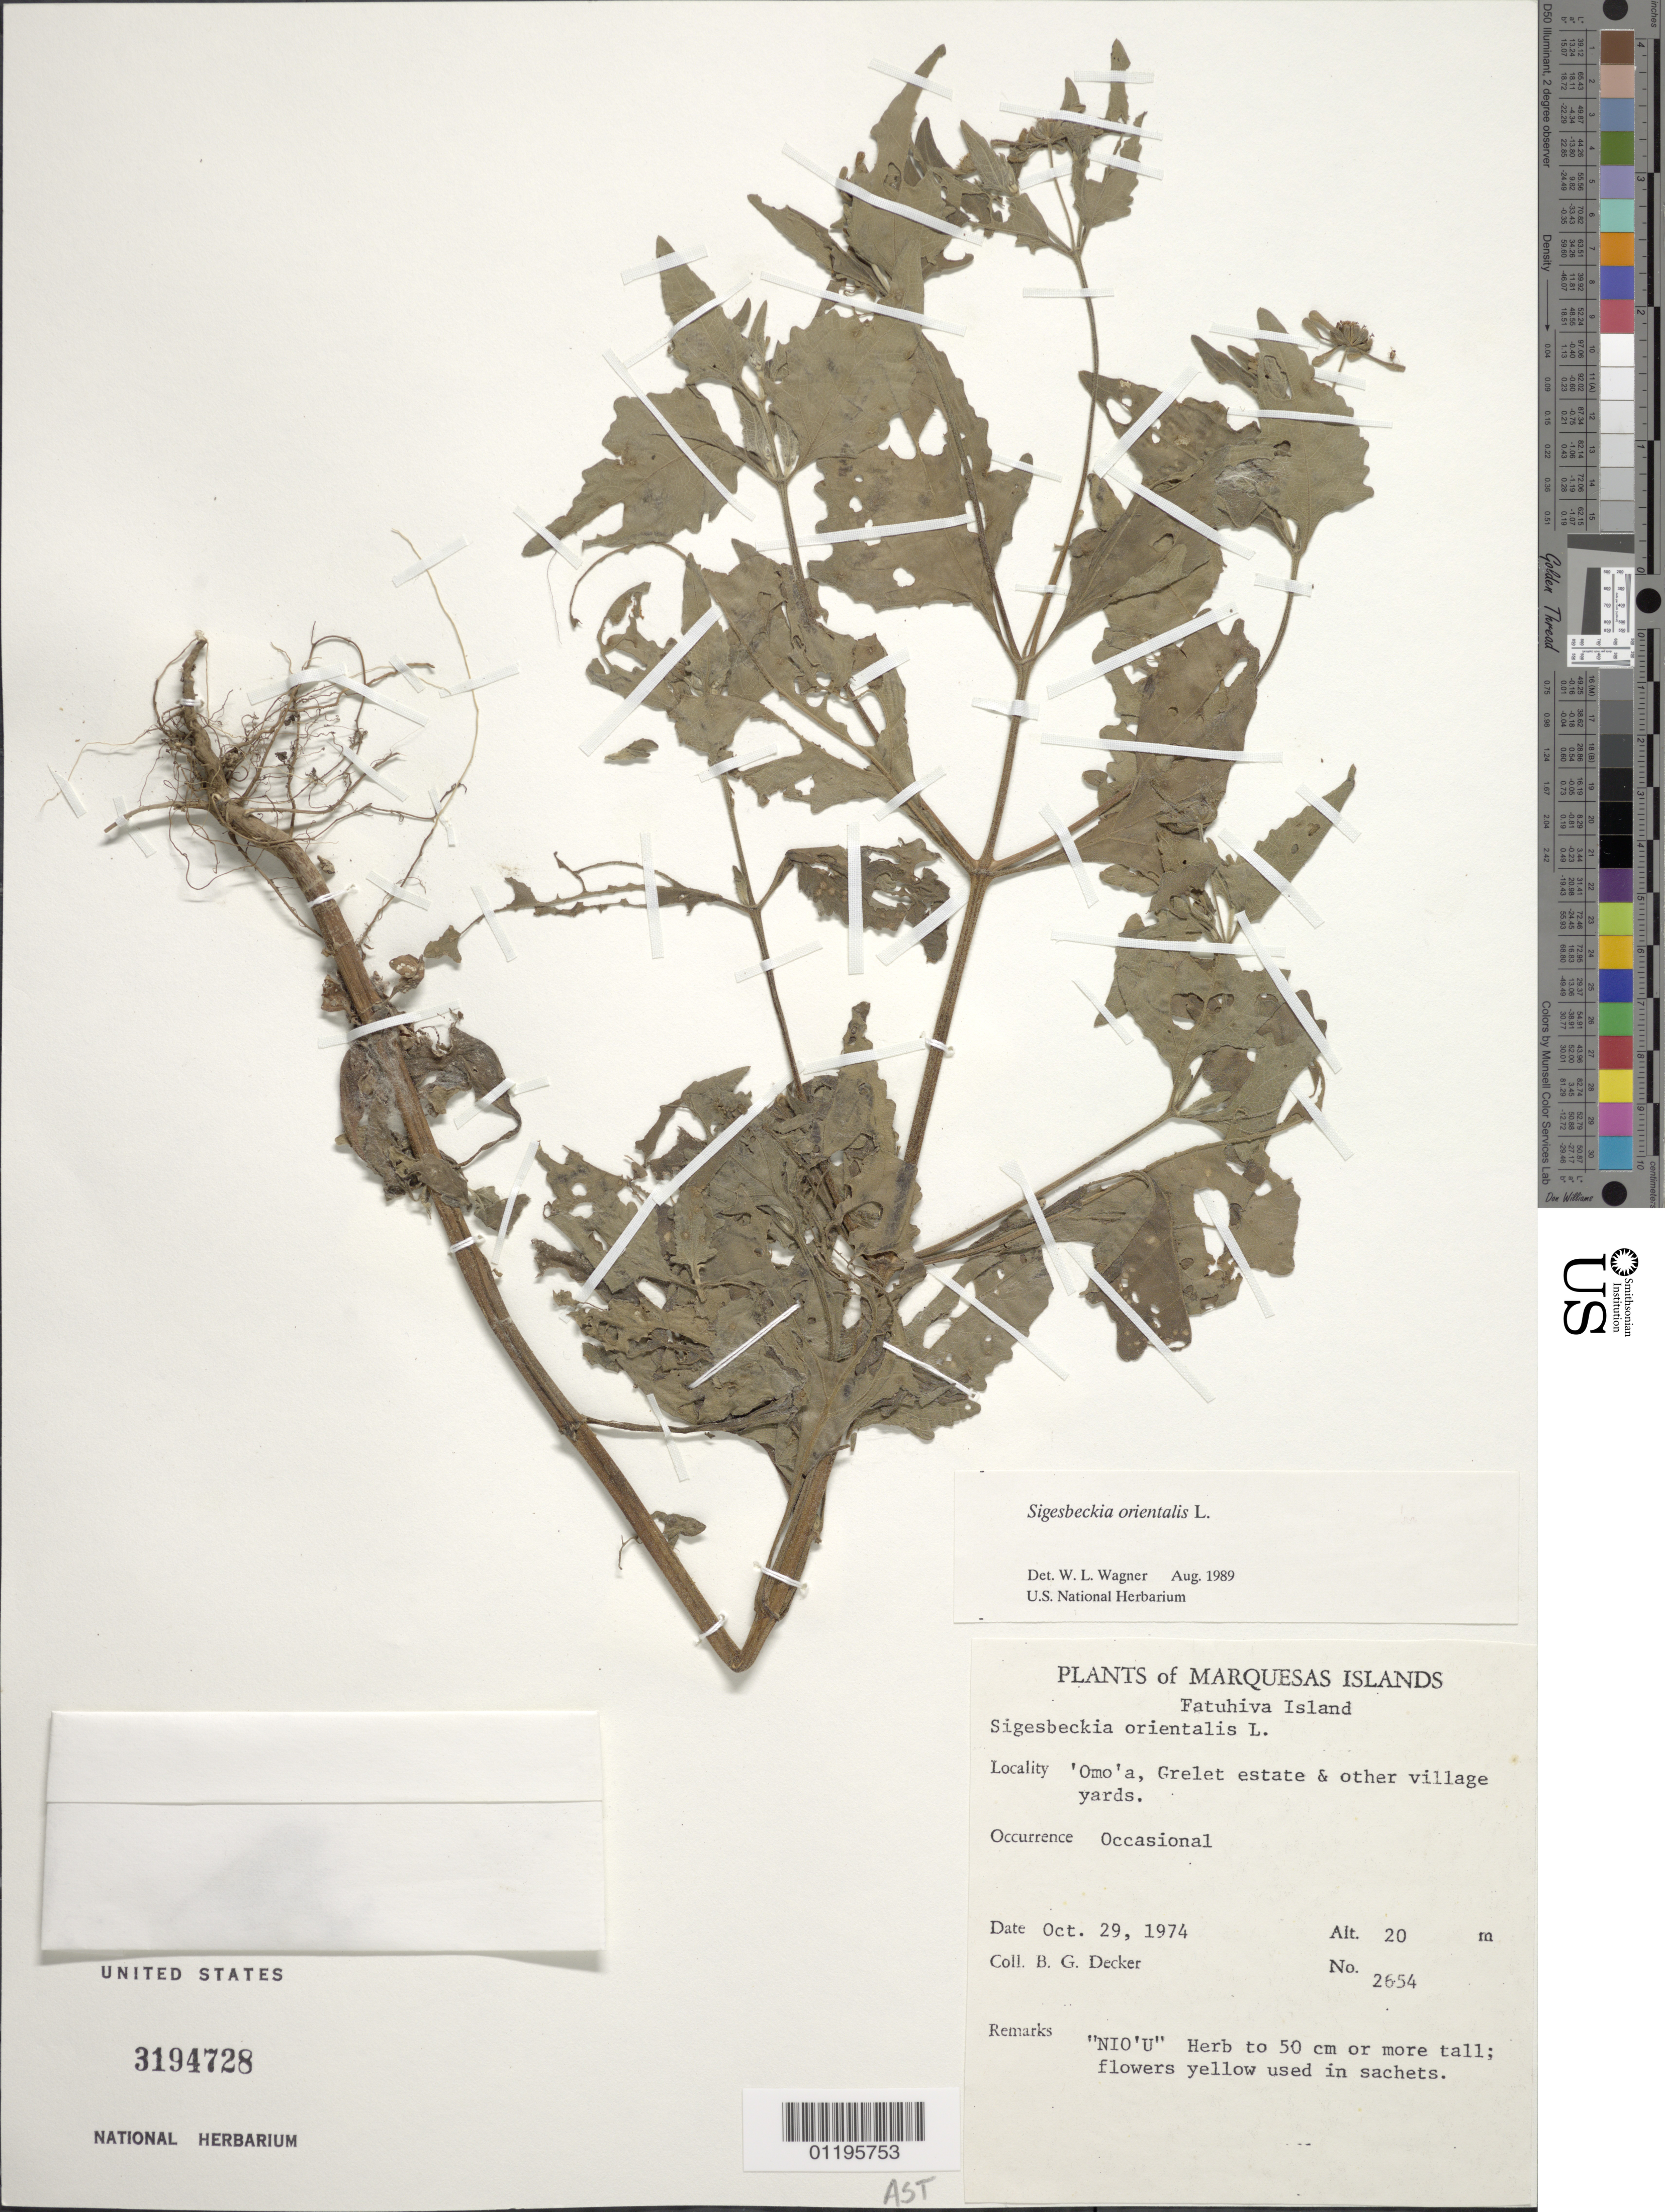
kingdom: Plantae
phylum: Tracheophyta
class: Magnoliopsida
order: Asterales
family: Asteraceae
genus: Sigesbeckia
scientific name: Sigesbeckia orientalis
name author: L.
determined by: Wagner, W. L., (BOT), Smithsonian Institution - National Museum of Natural History (UNITED STATES)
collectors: B. G. Decker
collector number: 2654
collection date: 1974-10-29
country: French Polynesia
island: Fatu Hiva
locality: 'Omo'a village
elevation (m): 20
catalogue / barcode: US 3194728